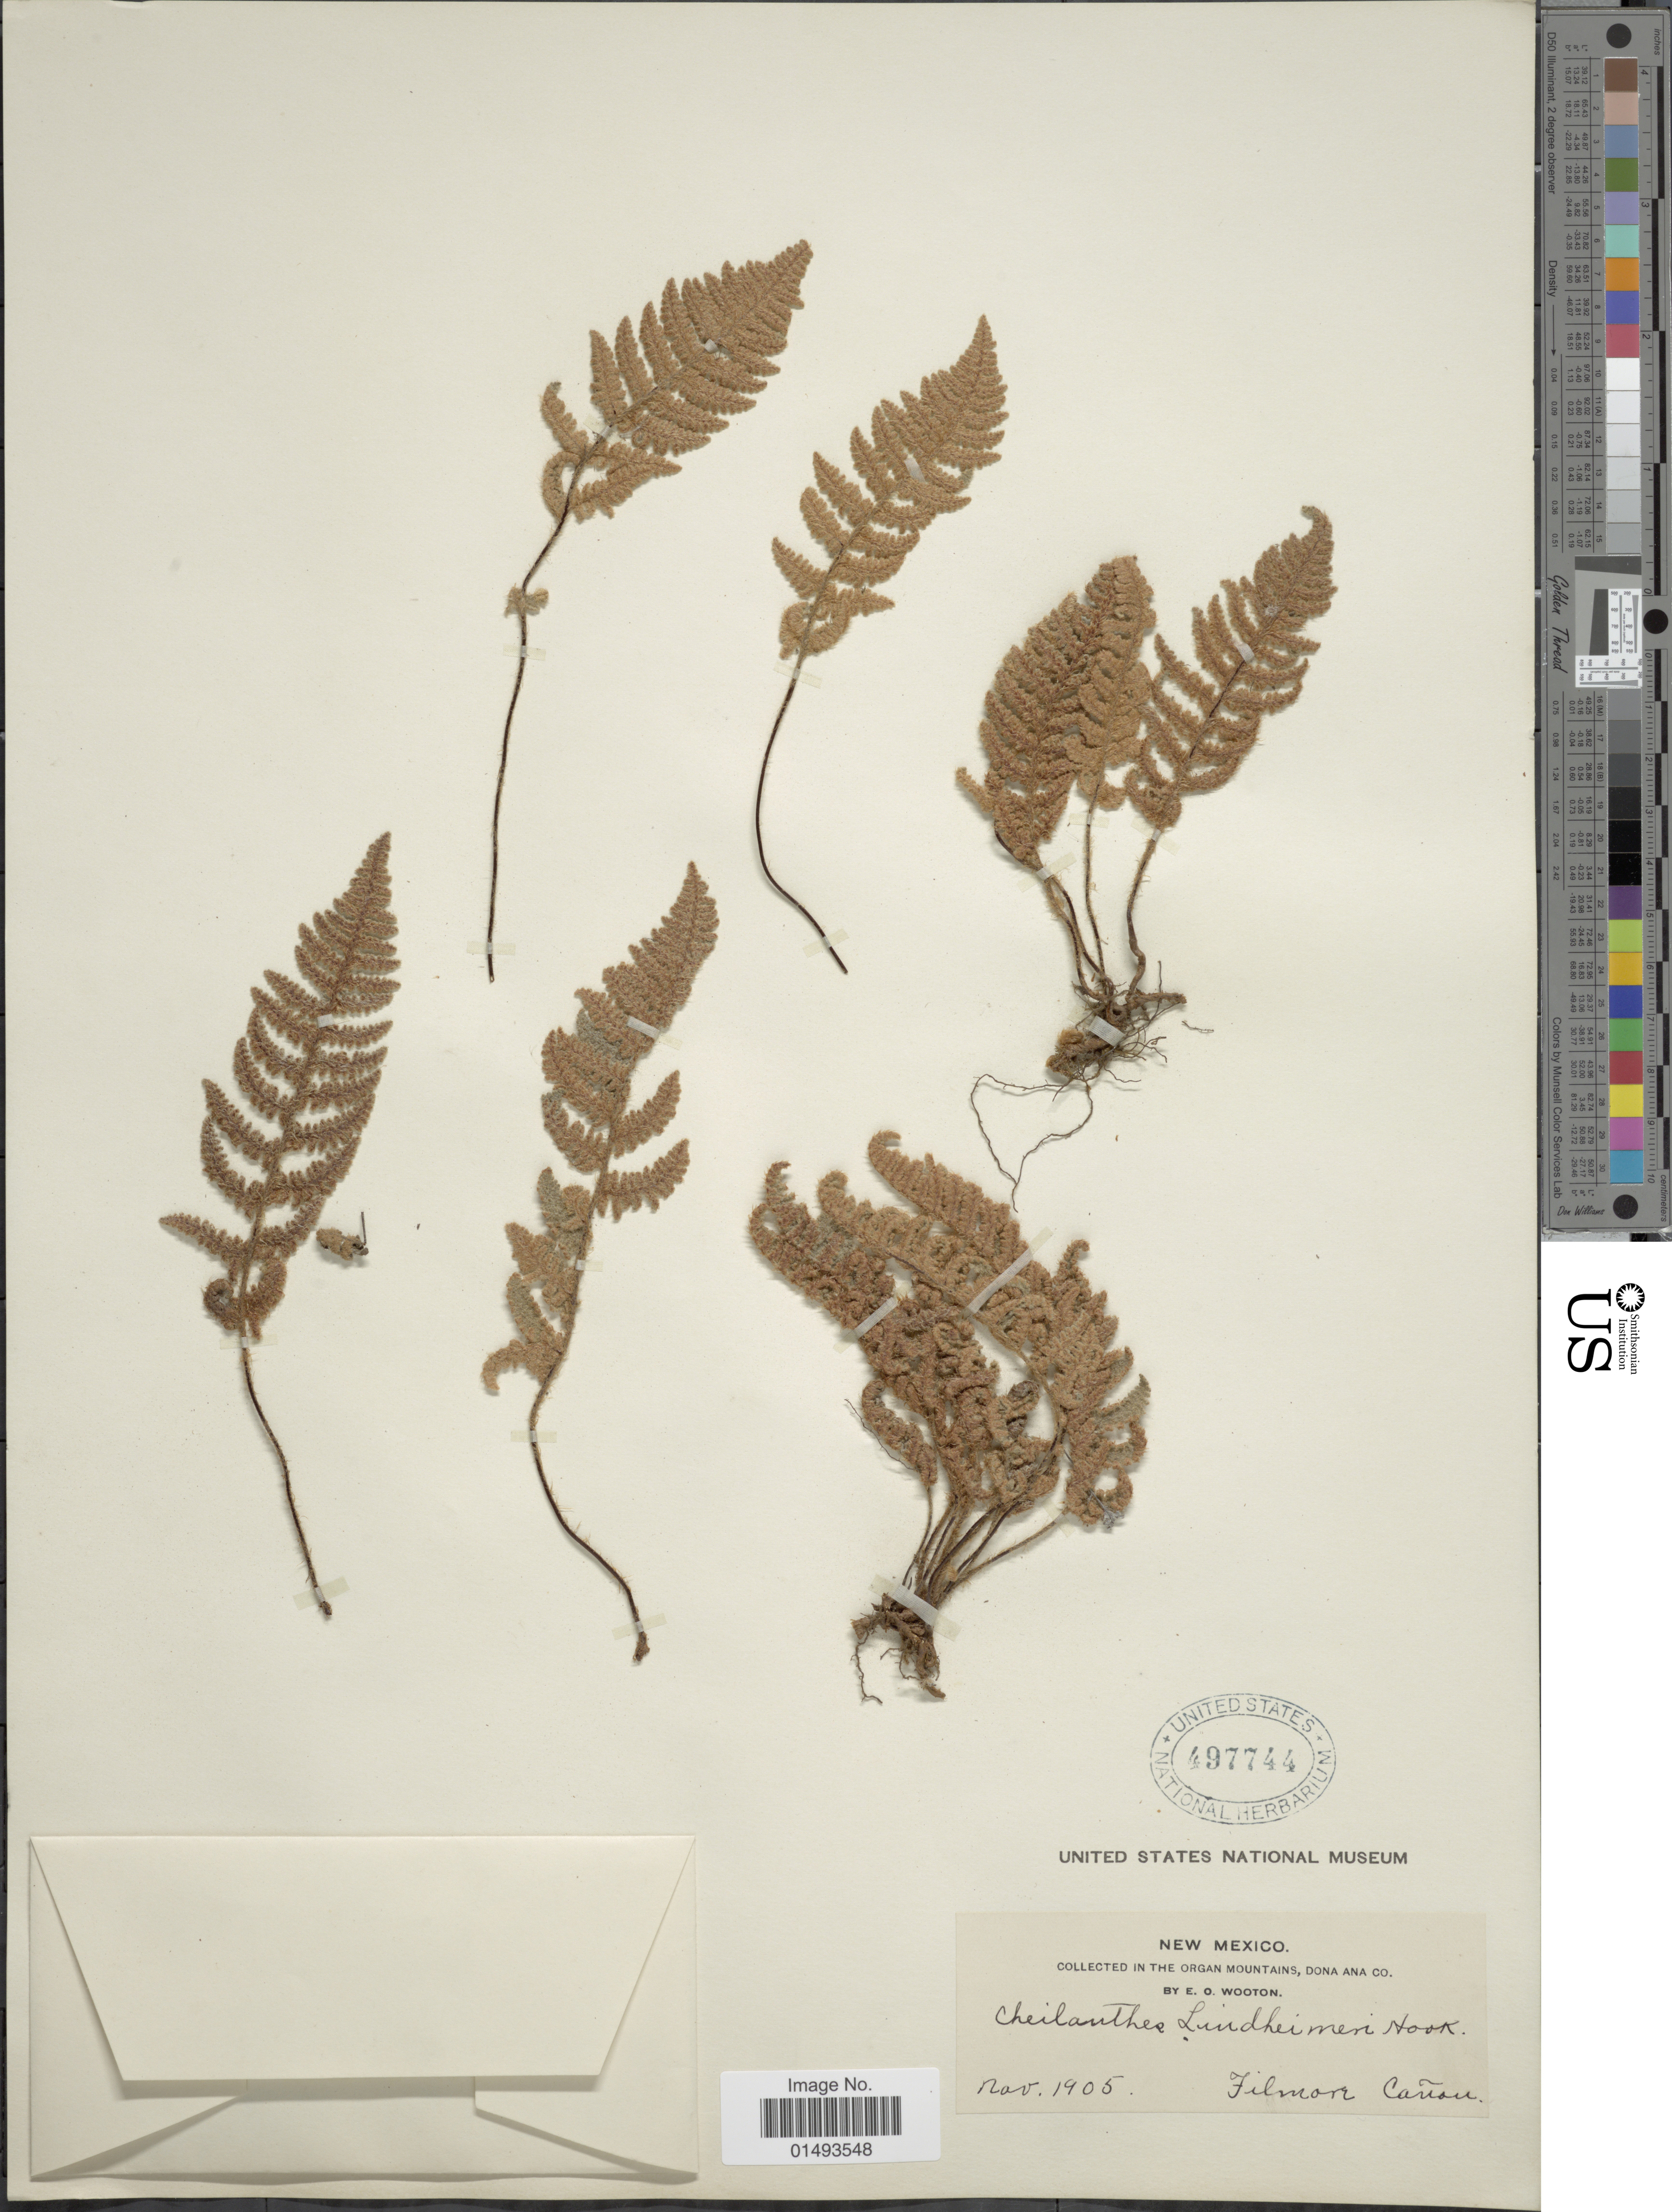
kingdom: Plantae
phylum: Tracheophyta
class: Polypodiopsida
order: Polypodiales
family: Pteridaceae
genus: Myriopteris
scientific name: Myriopteris lindheimeri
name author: (Hook.) J. Sm.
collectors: E. O. Wooton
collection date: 1905-11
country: United States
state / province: New Mexico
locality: Collected in the organ Mountains, Dona Ana Co.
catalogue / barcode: US 497744